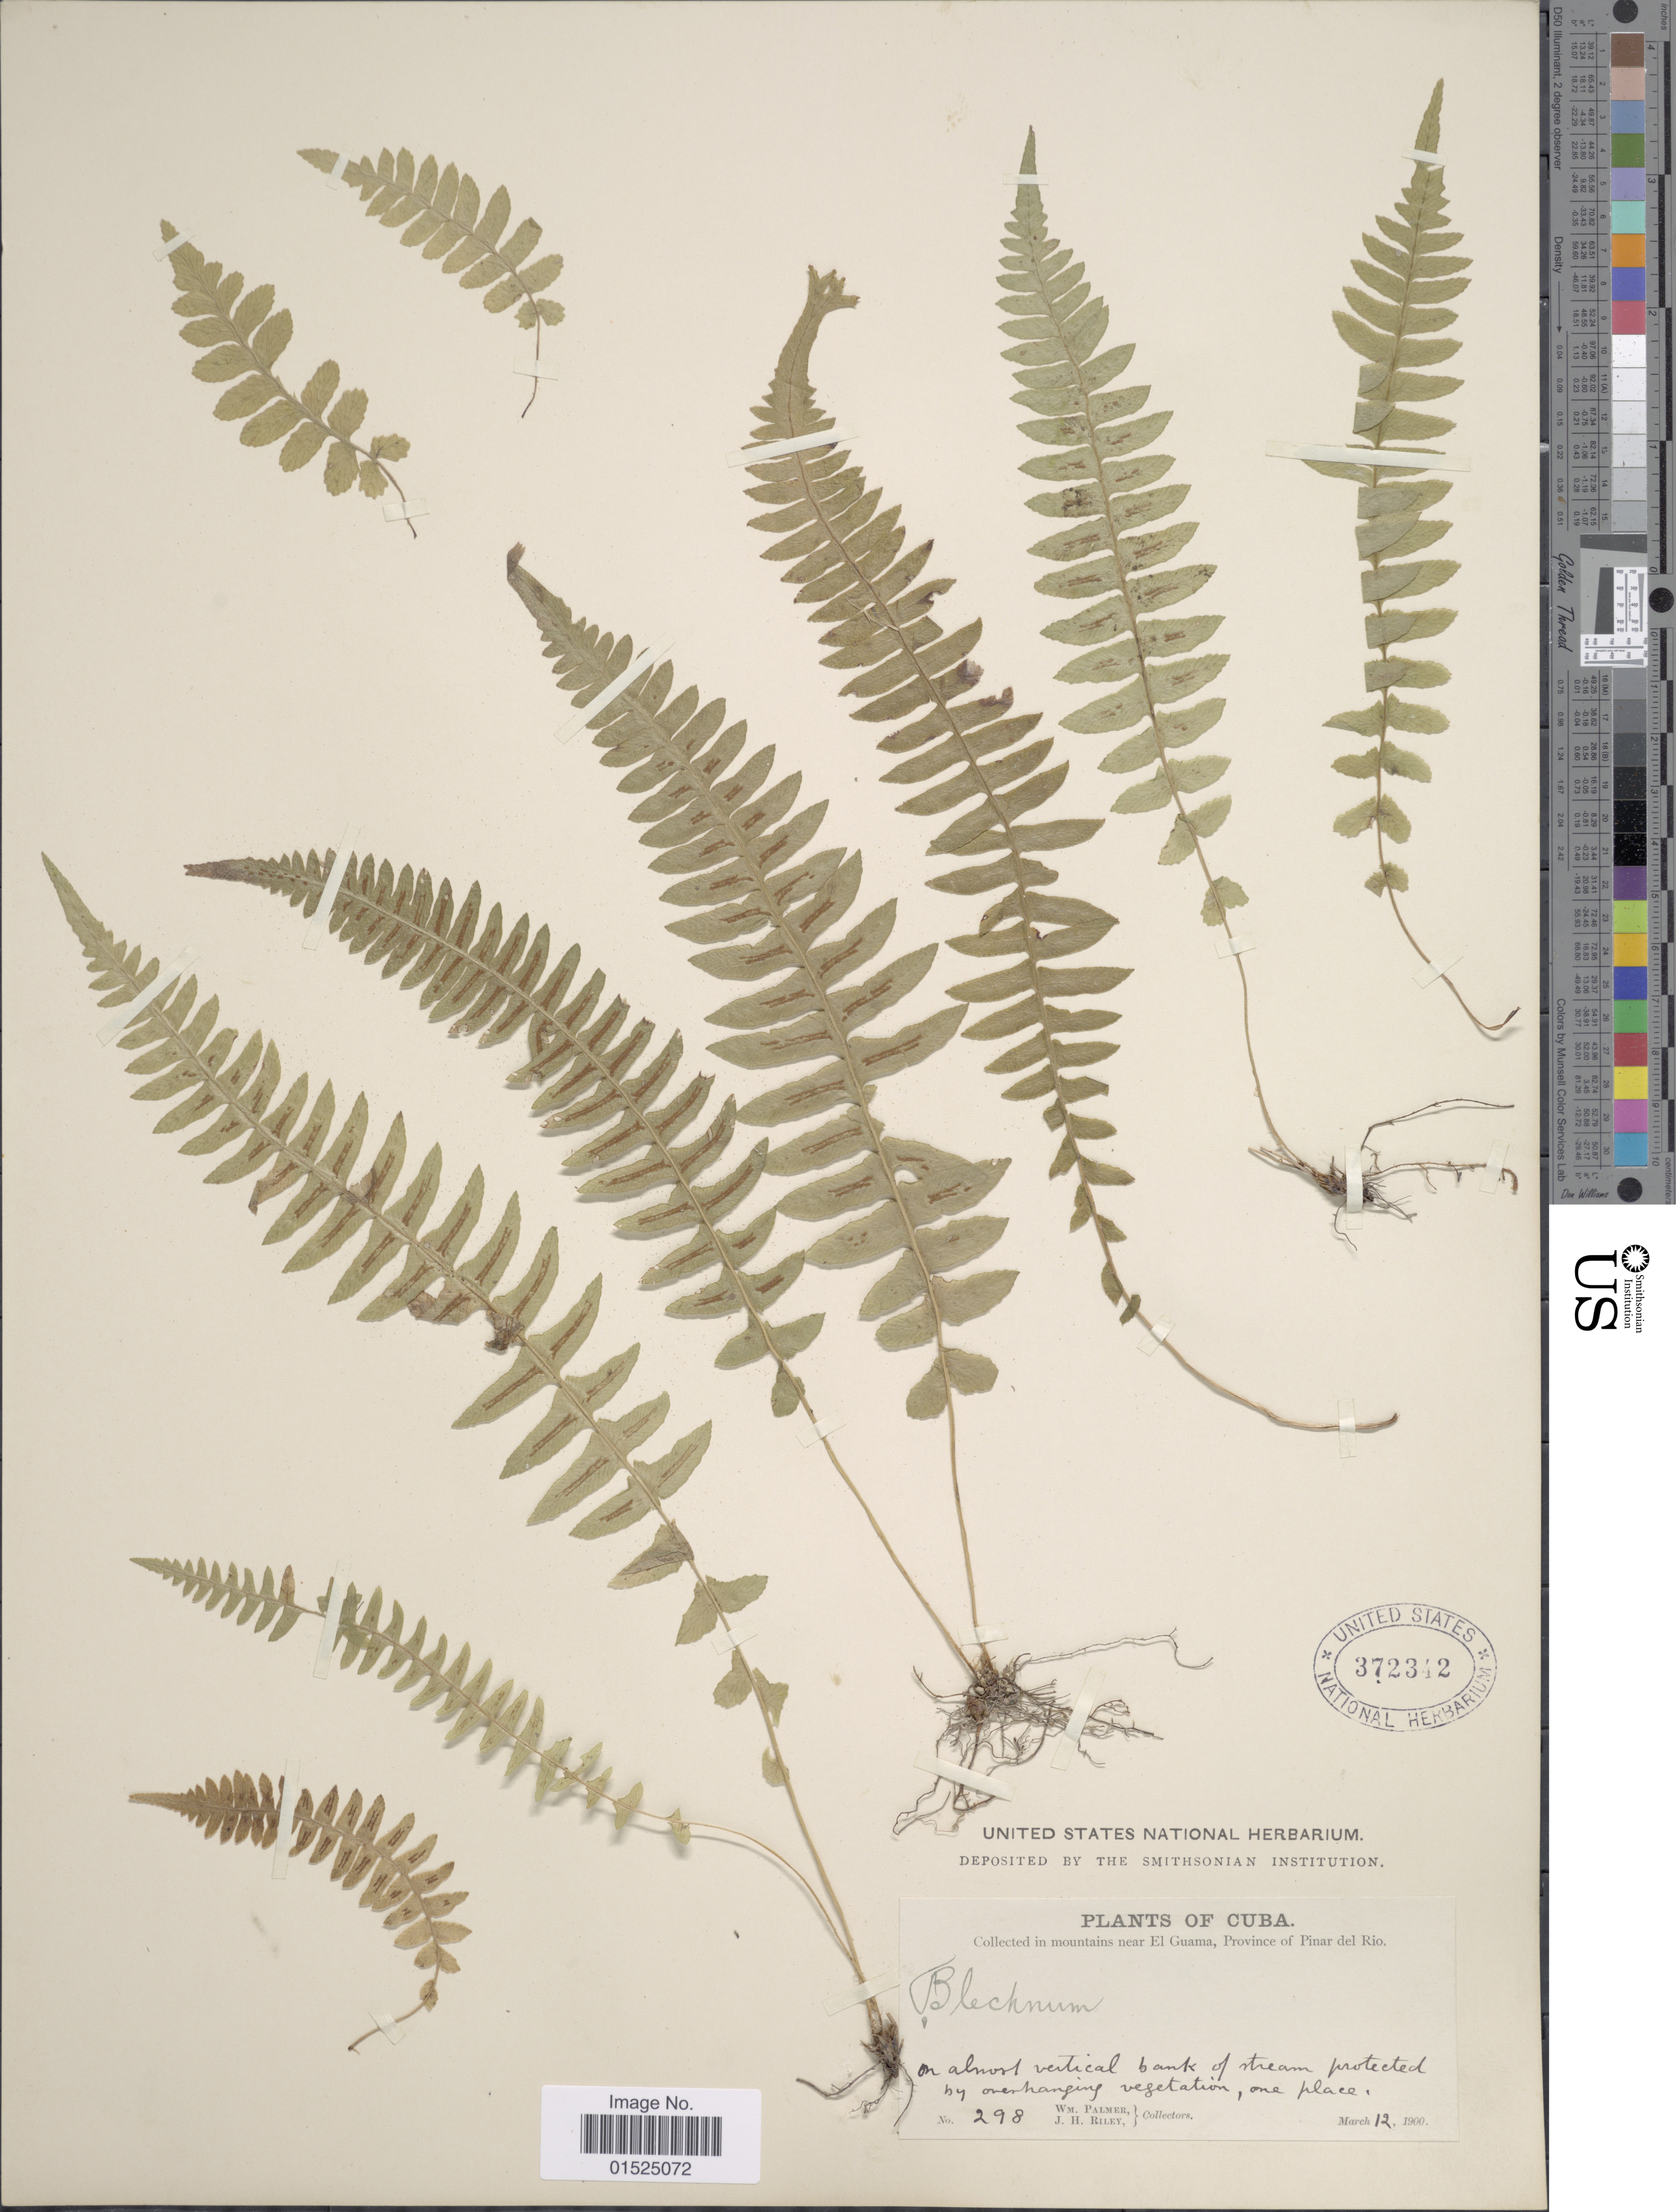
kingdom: Plantae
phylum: Tracheophyta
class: Polypodiopsida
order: Polypodiales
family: Blechnaceae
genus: Blechnum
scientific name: Blechnum unilaterale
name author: Sw.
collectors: W. Palmer & J. H. Riley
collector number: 298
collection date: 1900-03-12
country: Cuba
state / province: Pinar del Río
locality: Moutains near El Guama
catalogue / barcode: US 372342